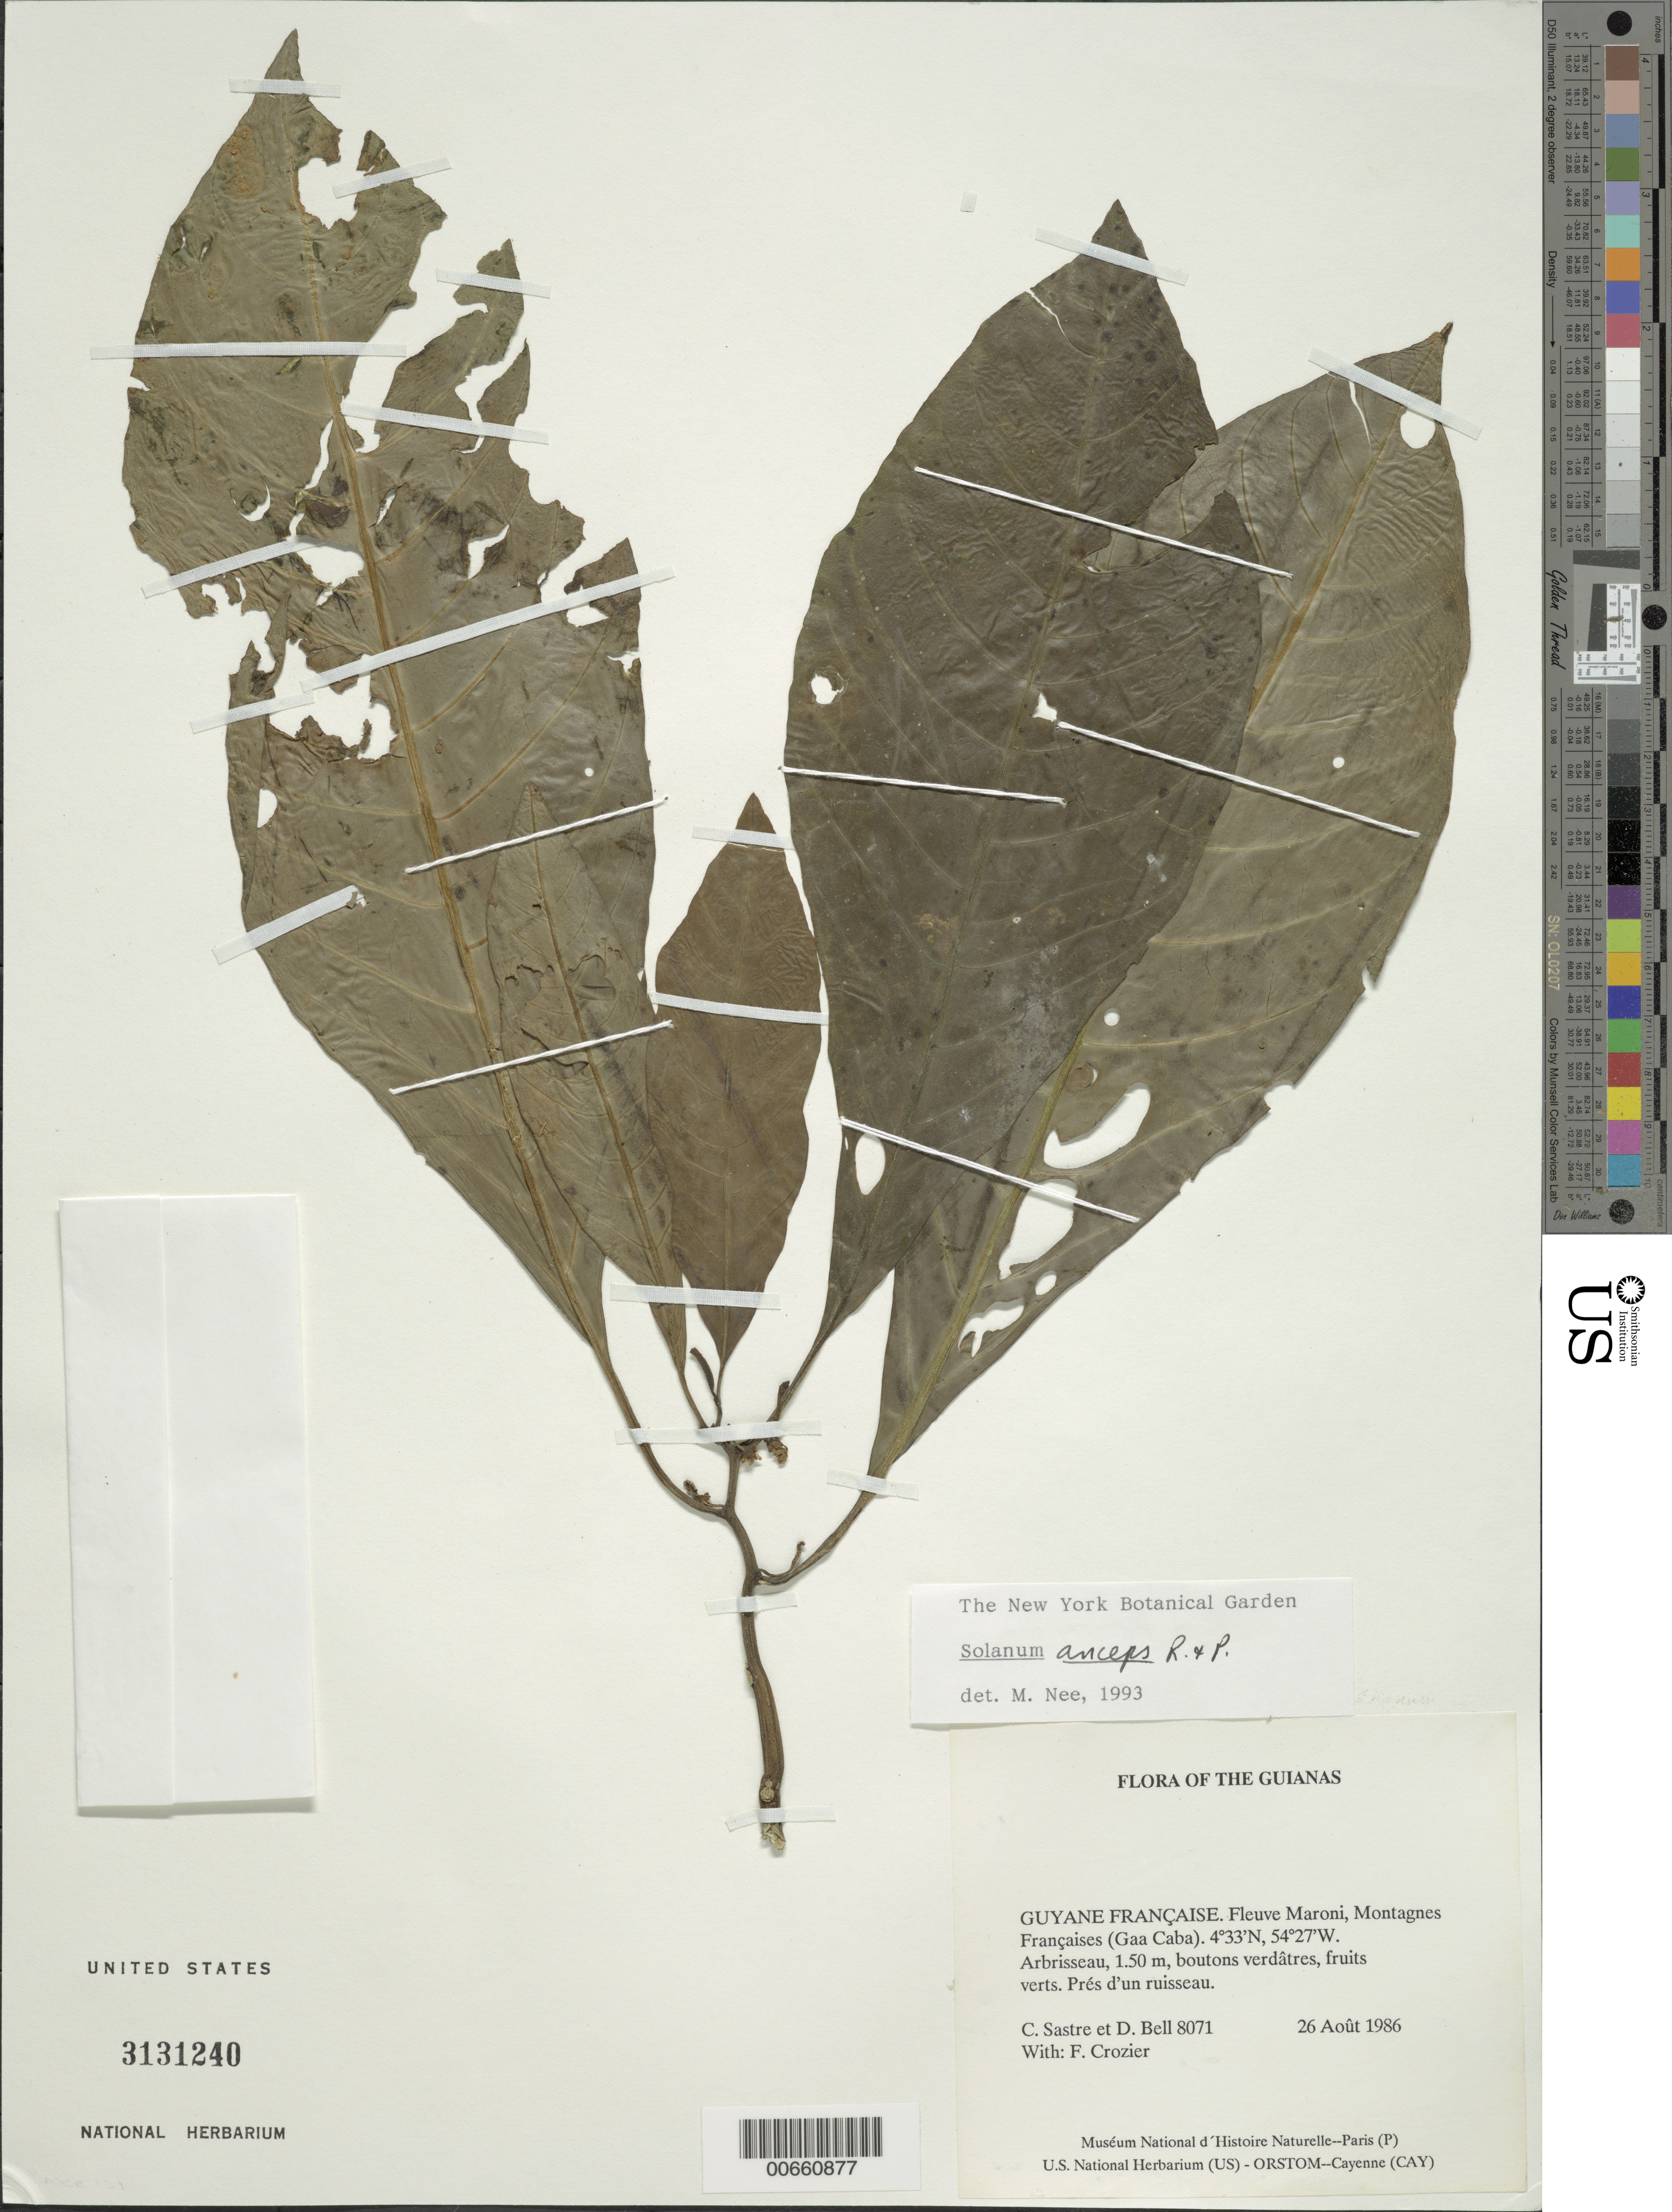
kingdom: Plantae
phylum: Tracheophyta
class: Magnoliopsida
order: Solanales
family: Solanaceae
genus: Solanum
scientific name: Solanum anceps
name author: Ruiz & Pav.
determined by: Nee, Michael H.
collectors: C. H. L. Sastre, D. Crozier & F. Bell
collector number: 8071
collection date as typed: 8 Aug 1986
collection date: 1986-08-08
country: French Guiana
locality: Fleuve Maroni, Montagnes Françaises (Gaa Caba)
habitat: Prés d'un ruisseau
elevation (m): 450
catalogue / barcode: US 3131240